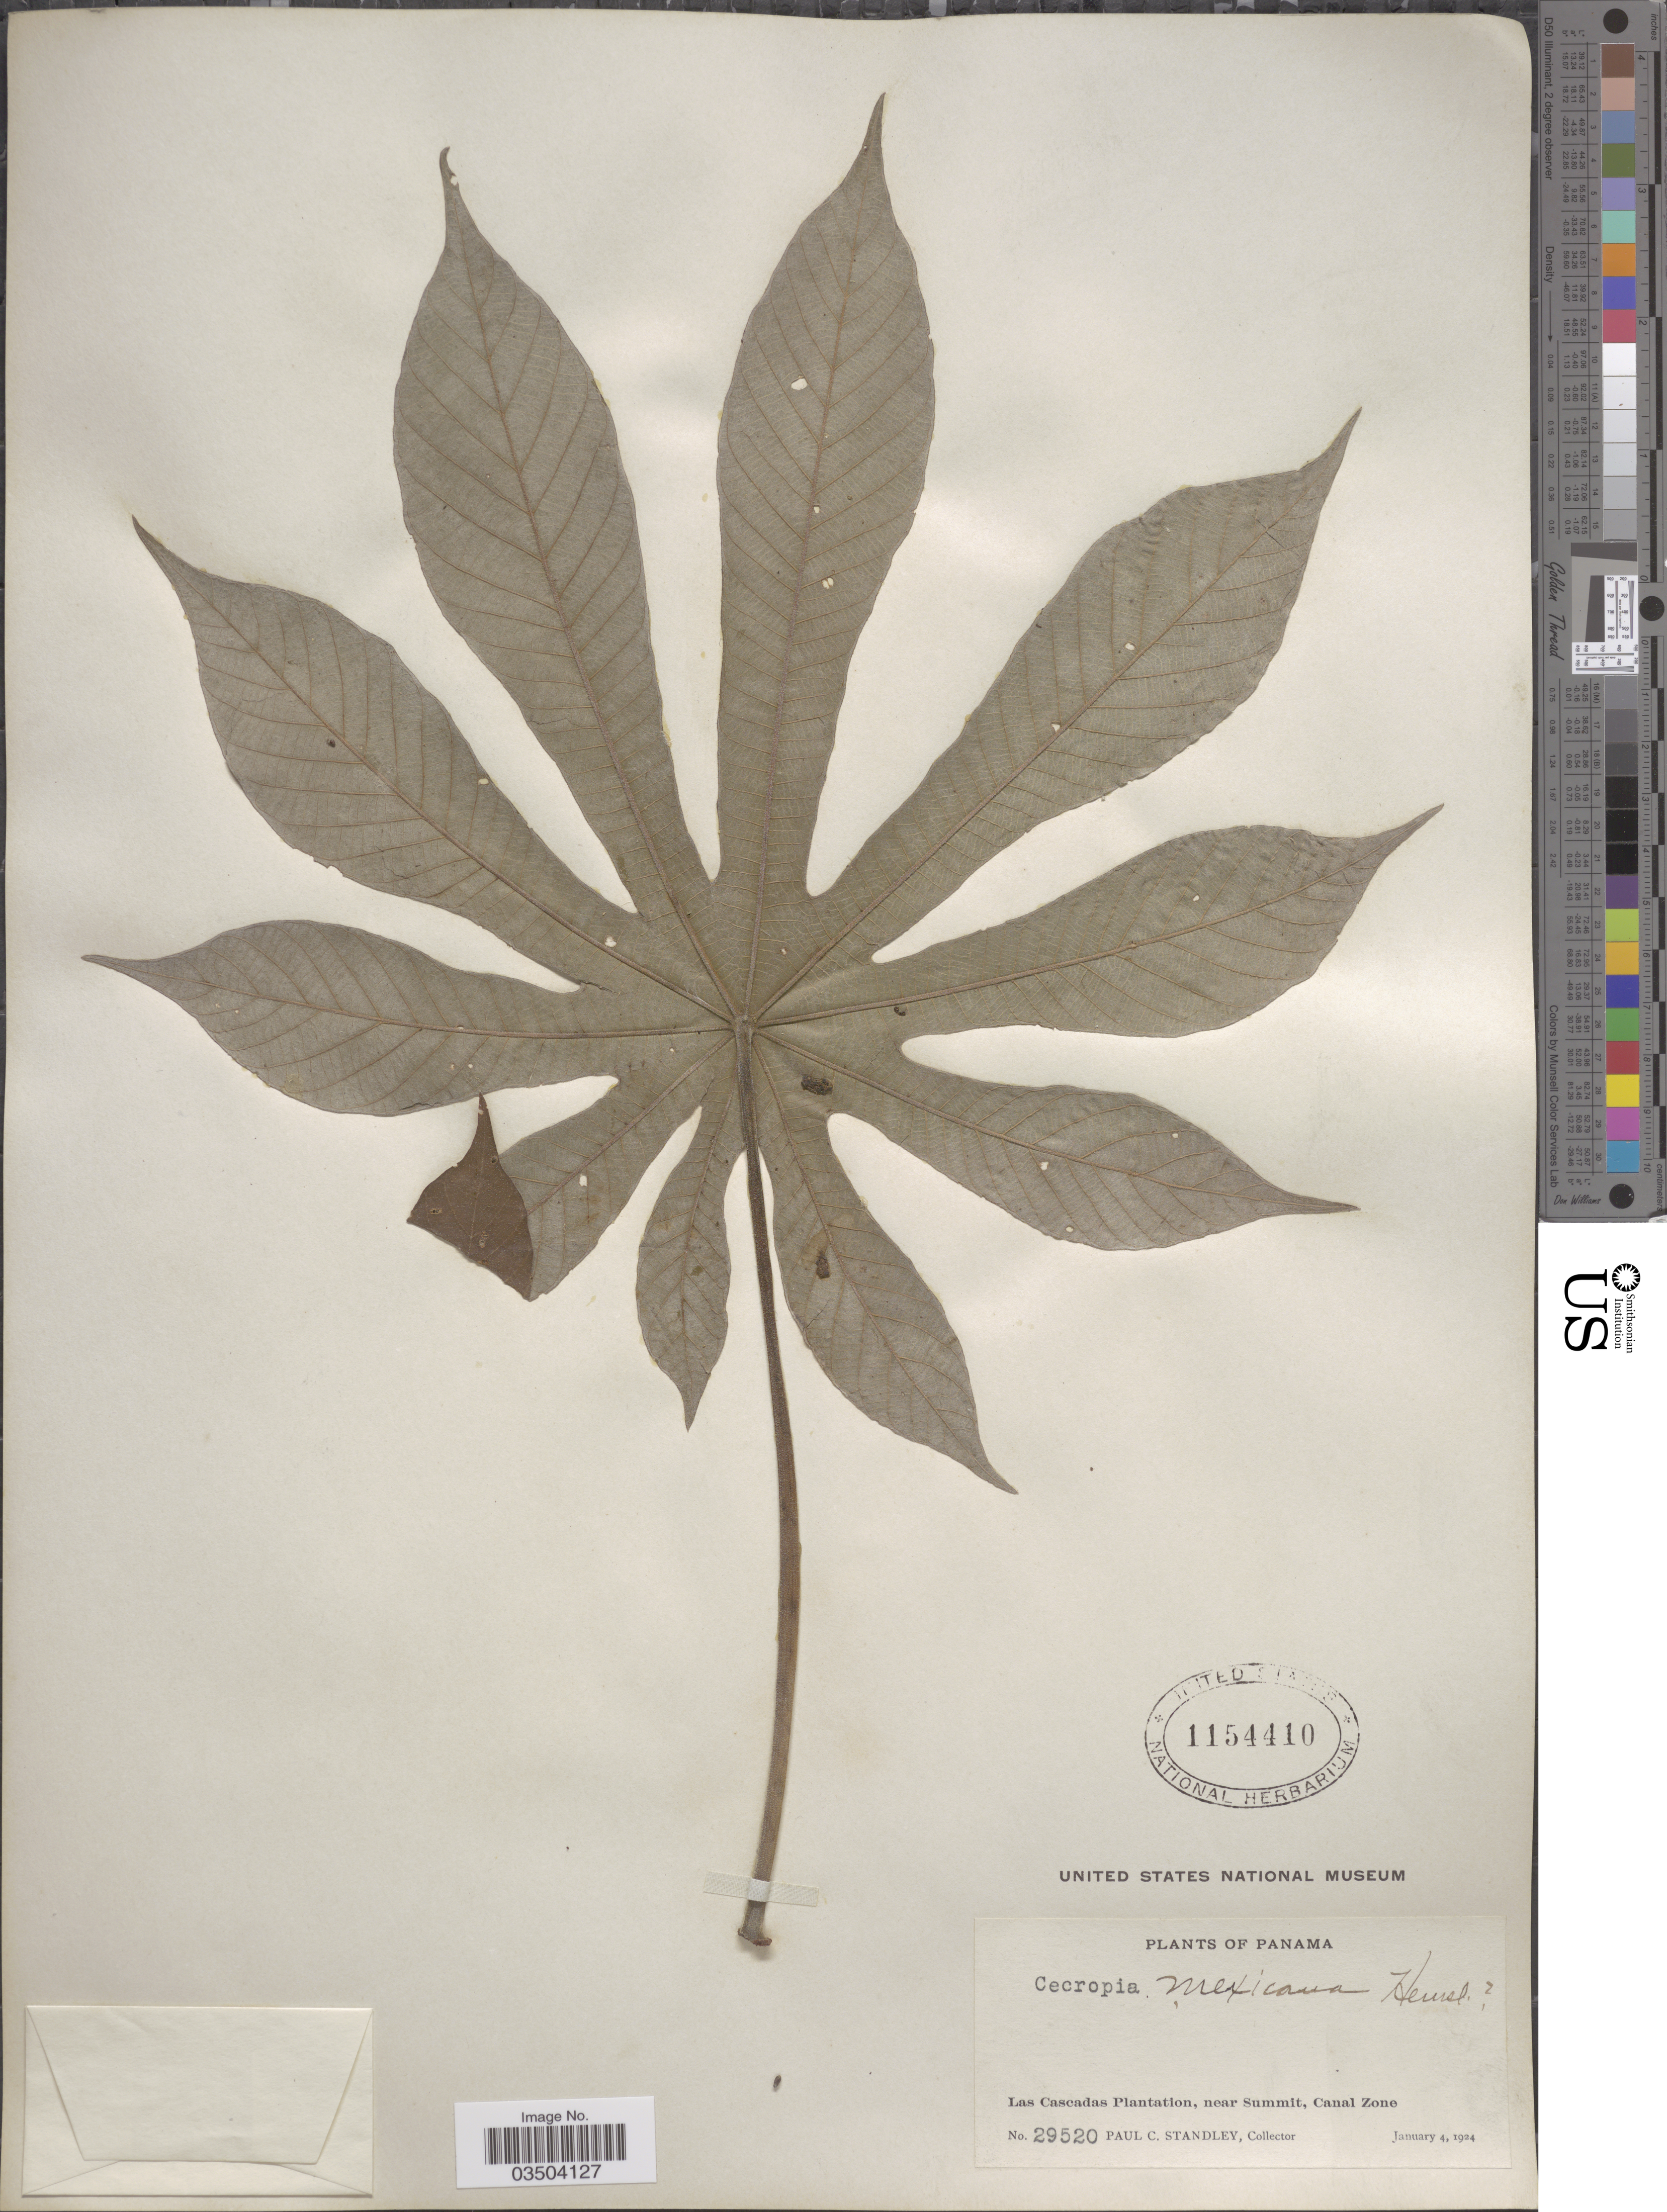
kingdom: Plantae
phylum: Tracheophyta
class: Magnoliopsida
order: Rosales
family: Urticaceae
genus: Cecropia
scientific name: Cecropia obtusifolia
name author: Bertol.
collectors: P. C. Standley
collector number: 29520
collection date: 1924-01-04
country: Panama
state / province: Colón / Panamá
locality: Las Cascadas Plantation, near Summit, Canal Zone.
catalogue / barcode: US 1154410